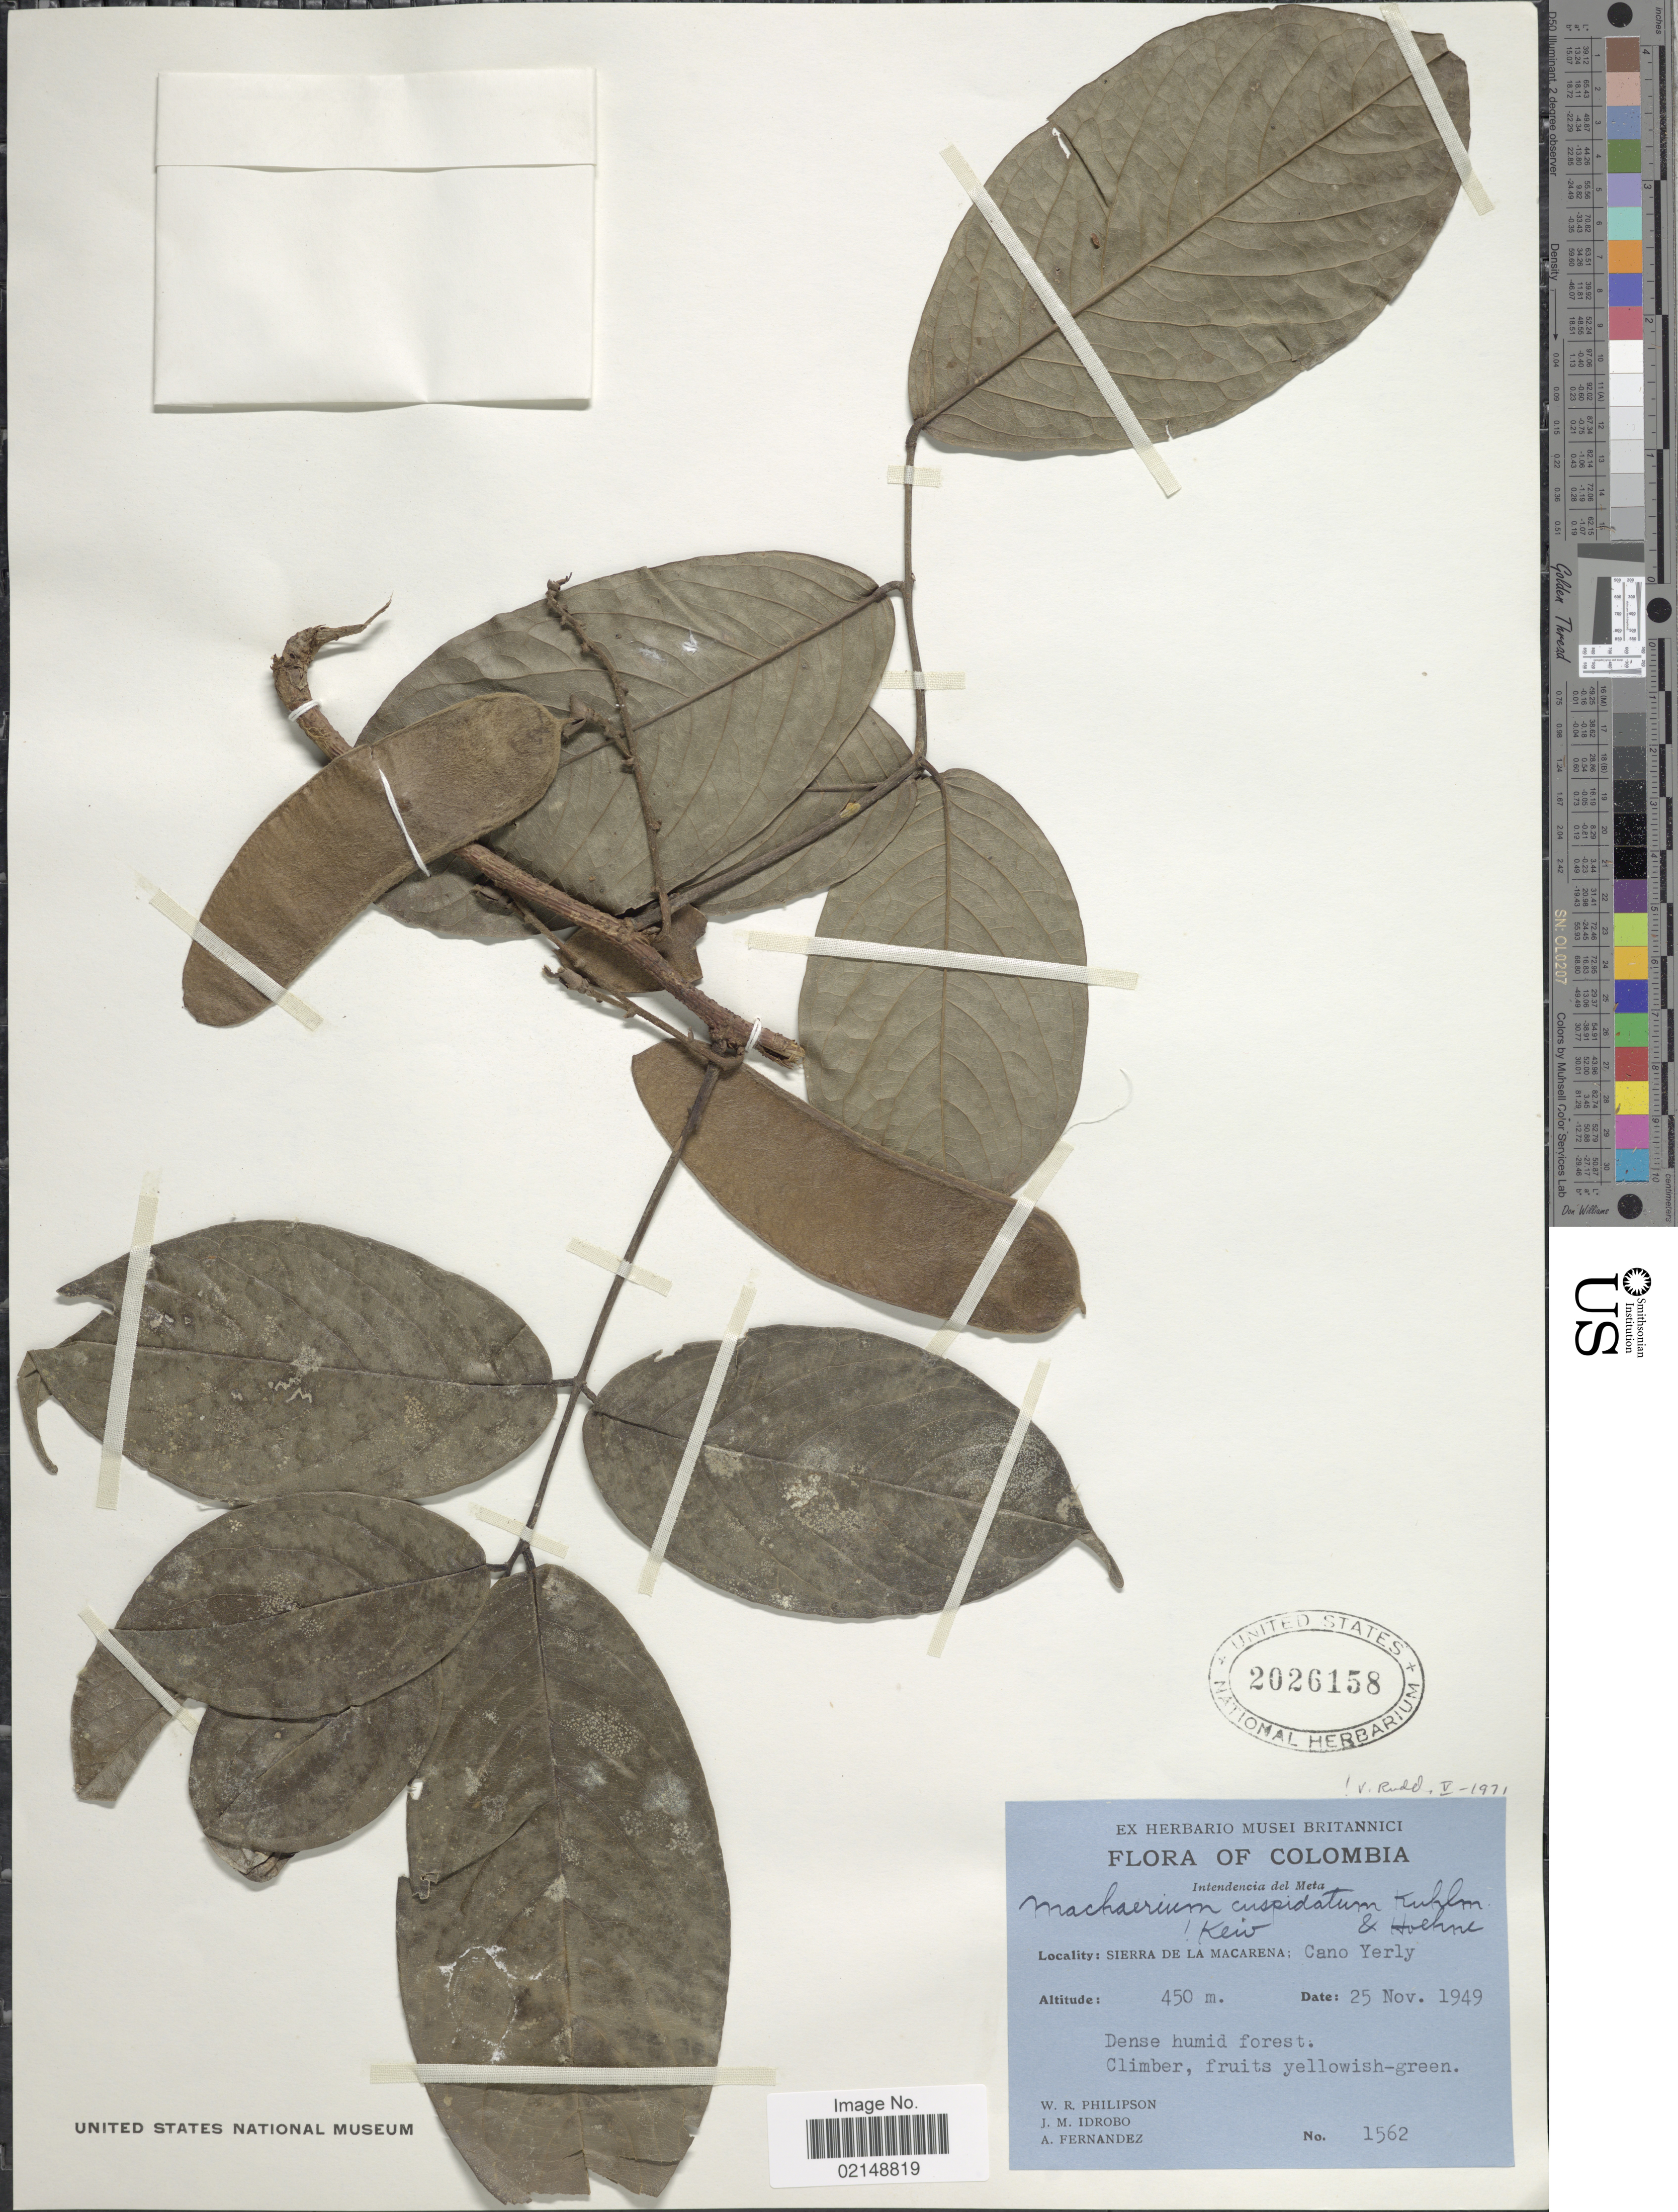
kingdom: Plantae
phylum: Tracheophyta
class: Magnoliopsida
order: Fabales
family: Fabaceae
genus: Machaerium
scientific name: Machaerium cuspidatum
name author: Kuhlm. & Hoehne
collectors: W. R. Philipson, J. M. Idrobo & A. Fernandez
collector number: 1562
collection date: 1949-11-25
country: Colombia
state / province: Meta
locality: Sierra de La Macarena, Cano Yerly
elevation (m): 450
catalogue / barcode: US 2026158